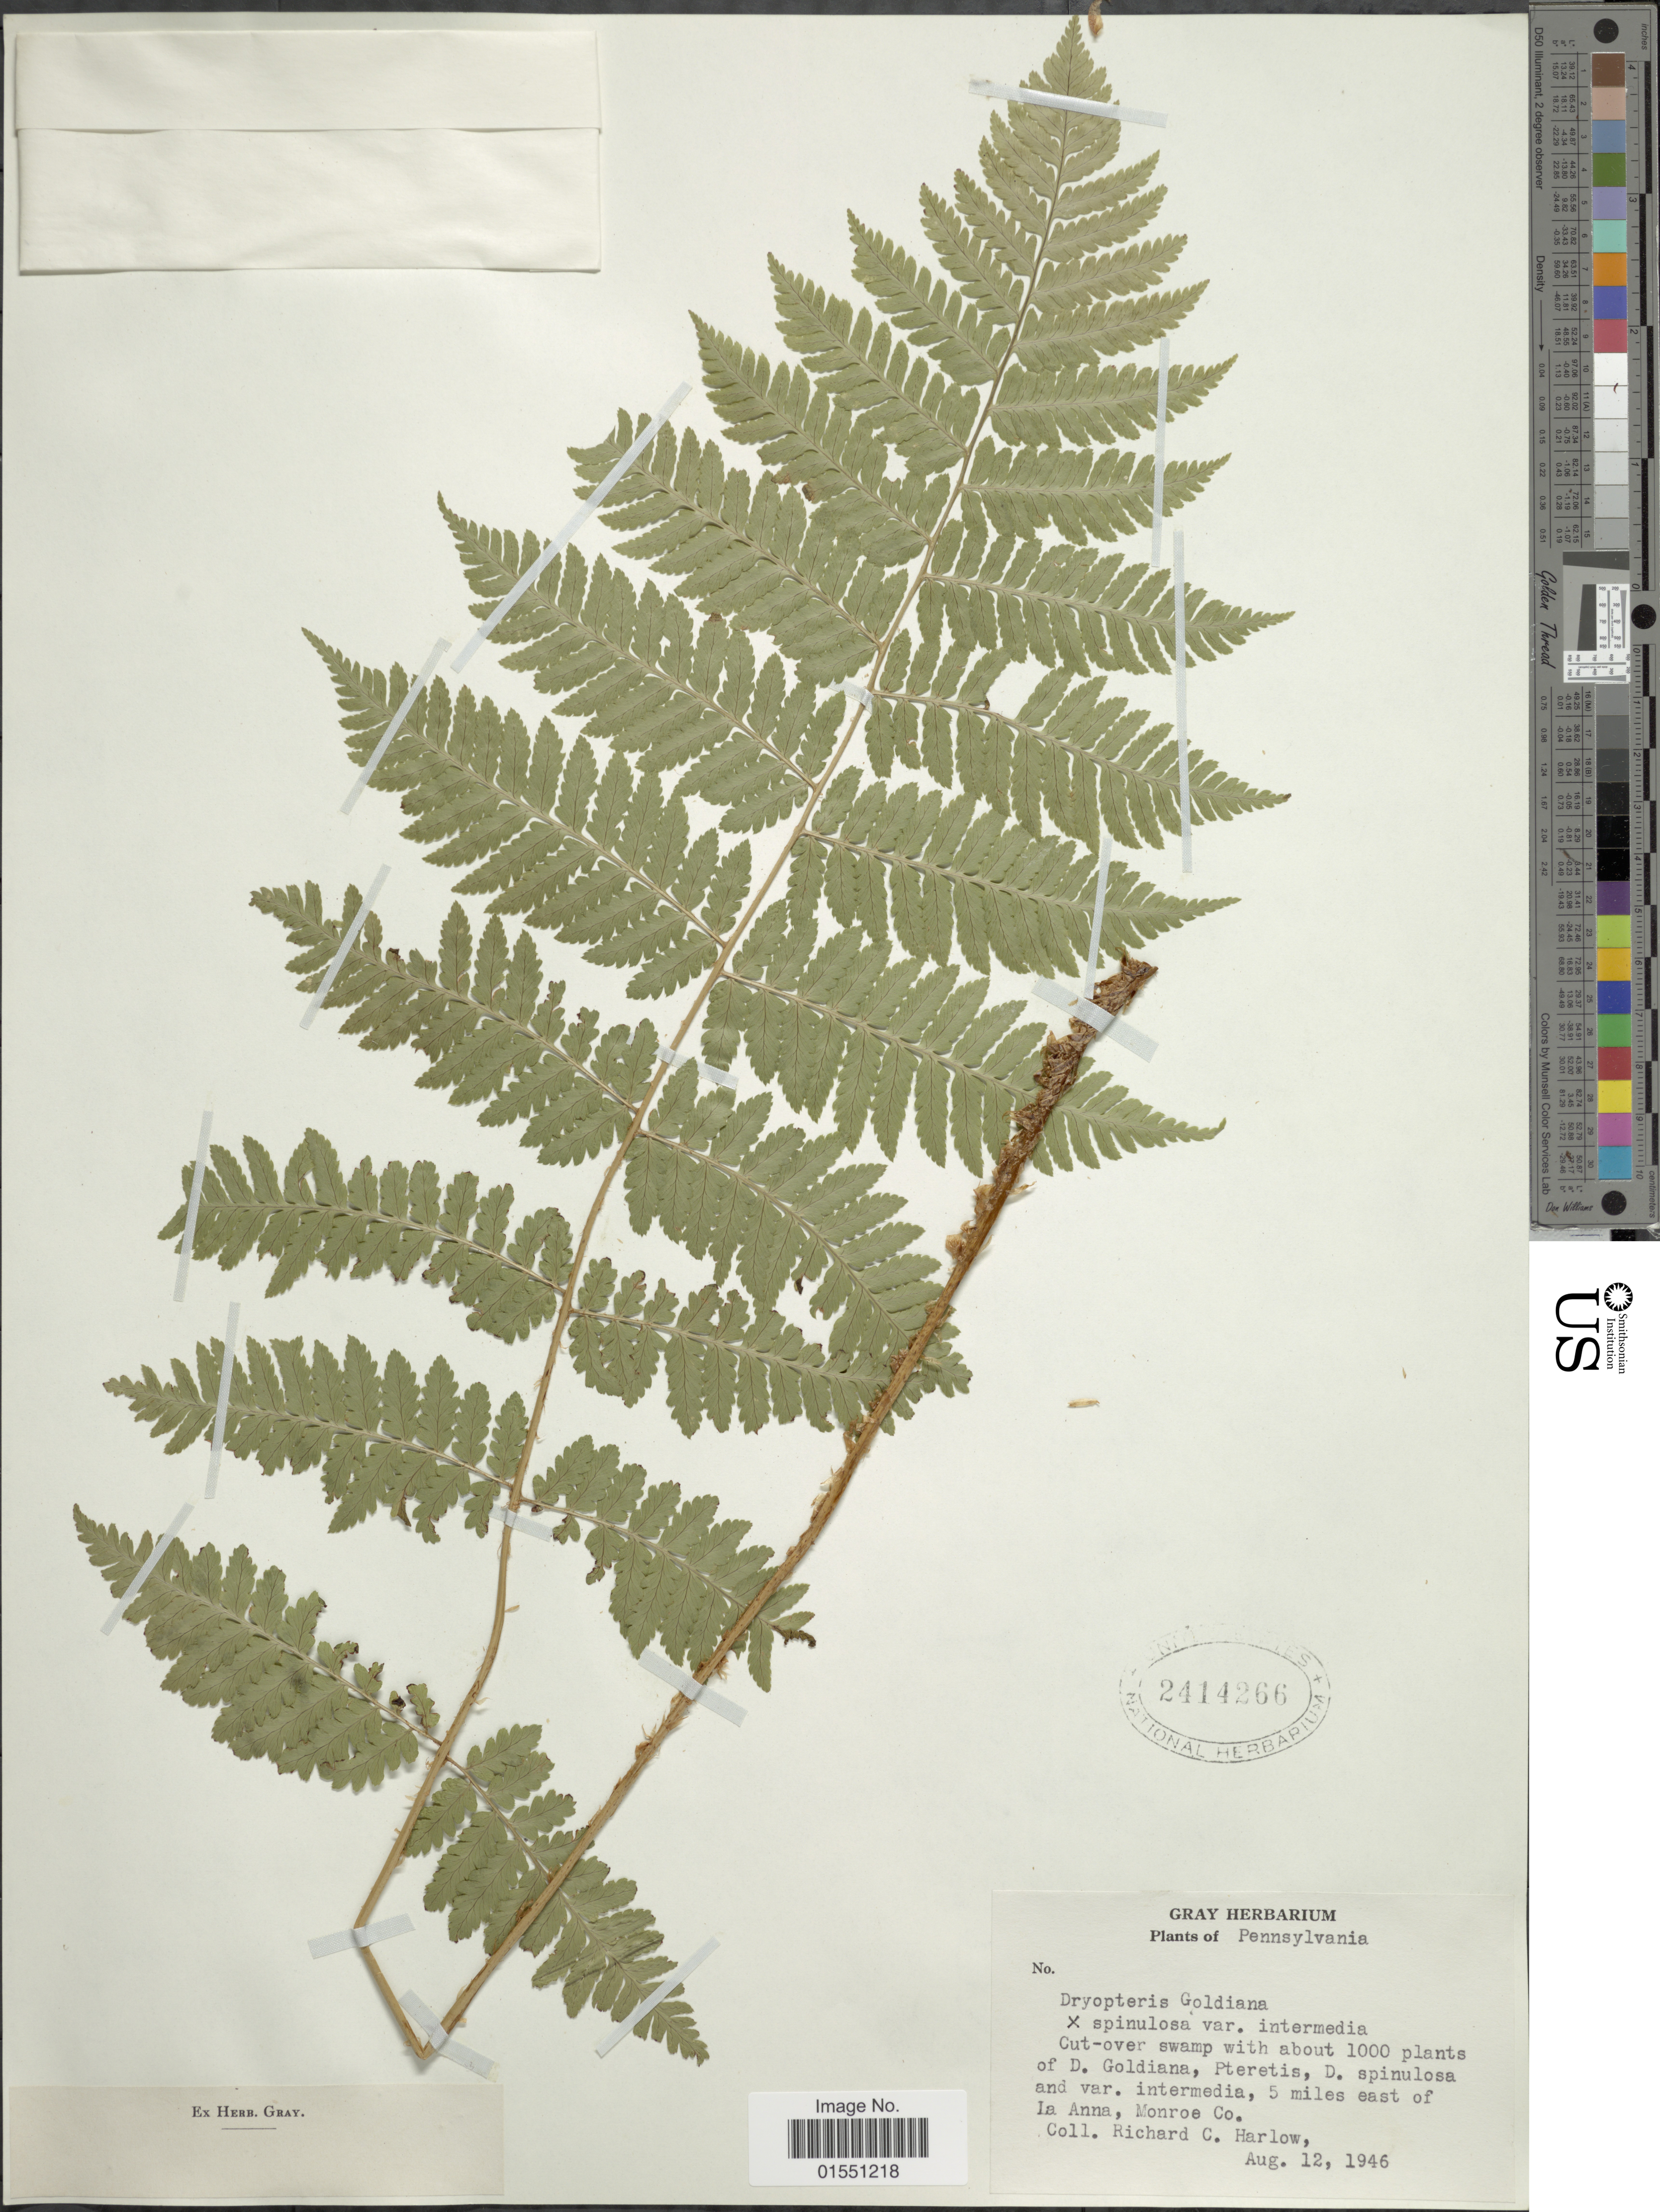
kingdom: Plantae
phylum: Tracheophyta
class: Polypodiopsida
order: Polypodiales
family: Dryopteridaceae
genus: Dryopteris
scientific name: Dryopteris goldiana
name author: (Hook. ex Goldie) A. Gray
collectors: R. Harlow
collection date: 1946-08-12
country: United States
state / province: Pennsylvania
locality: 5 miles east of La Anna, Monroe Co.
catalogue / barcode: US 2414266